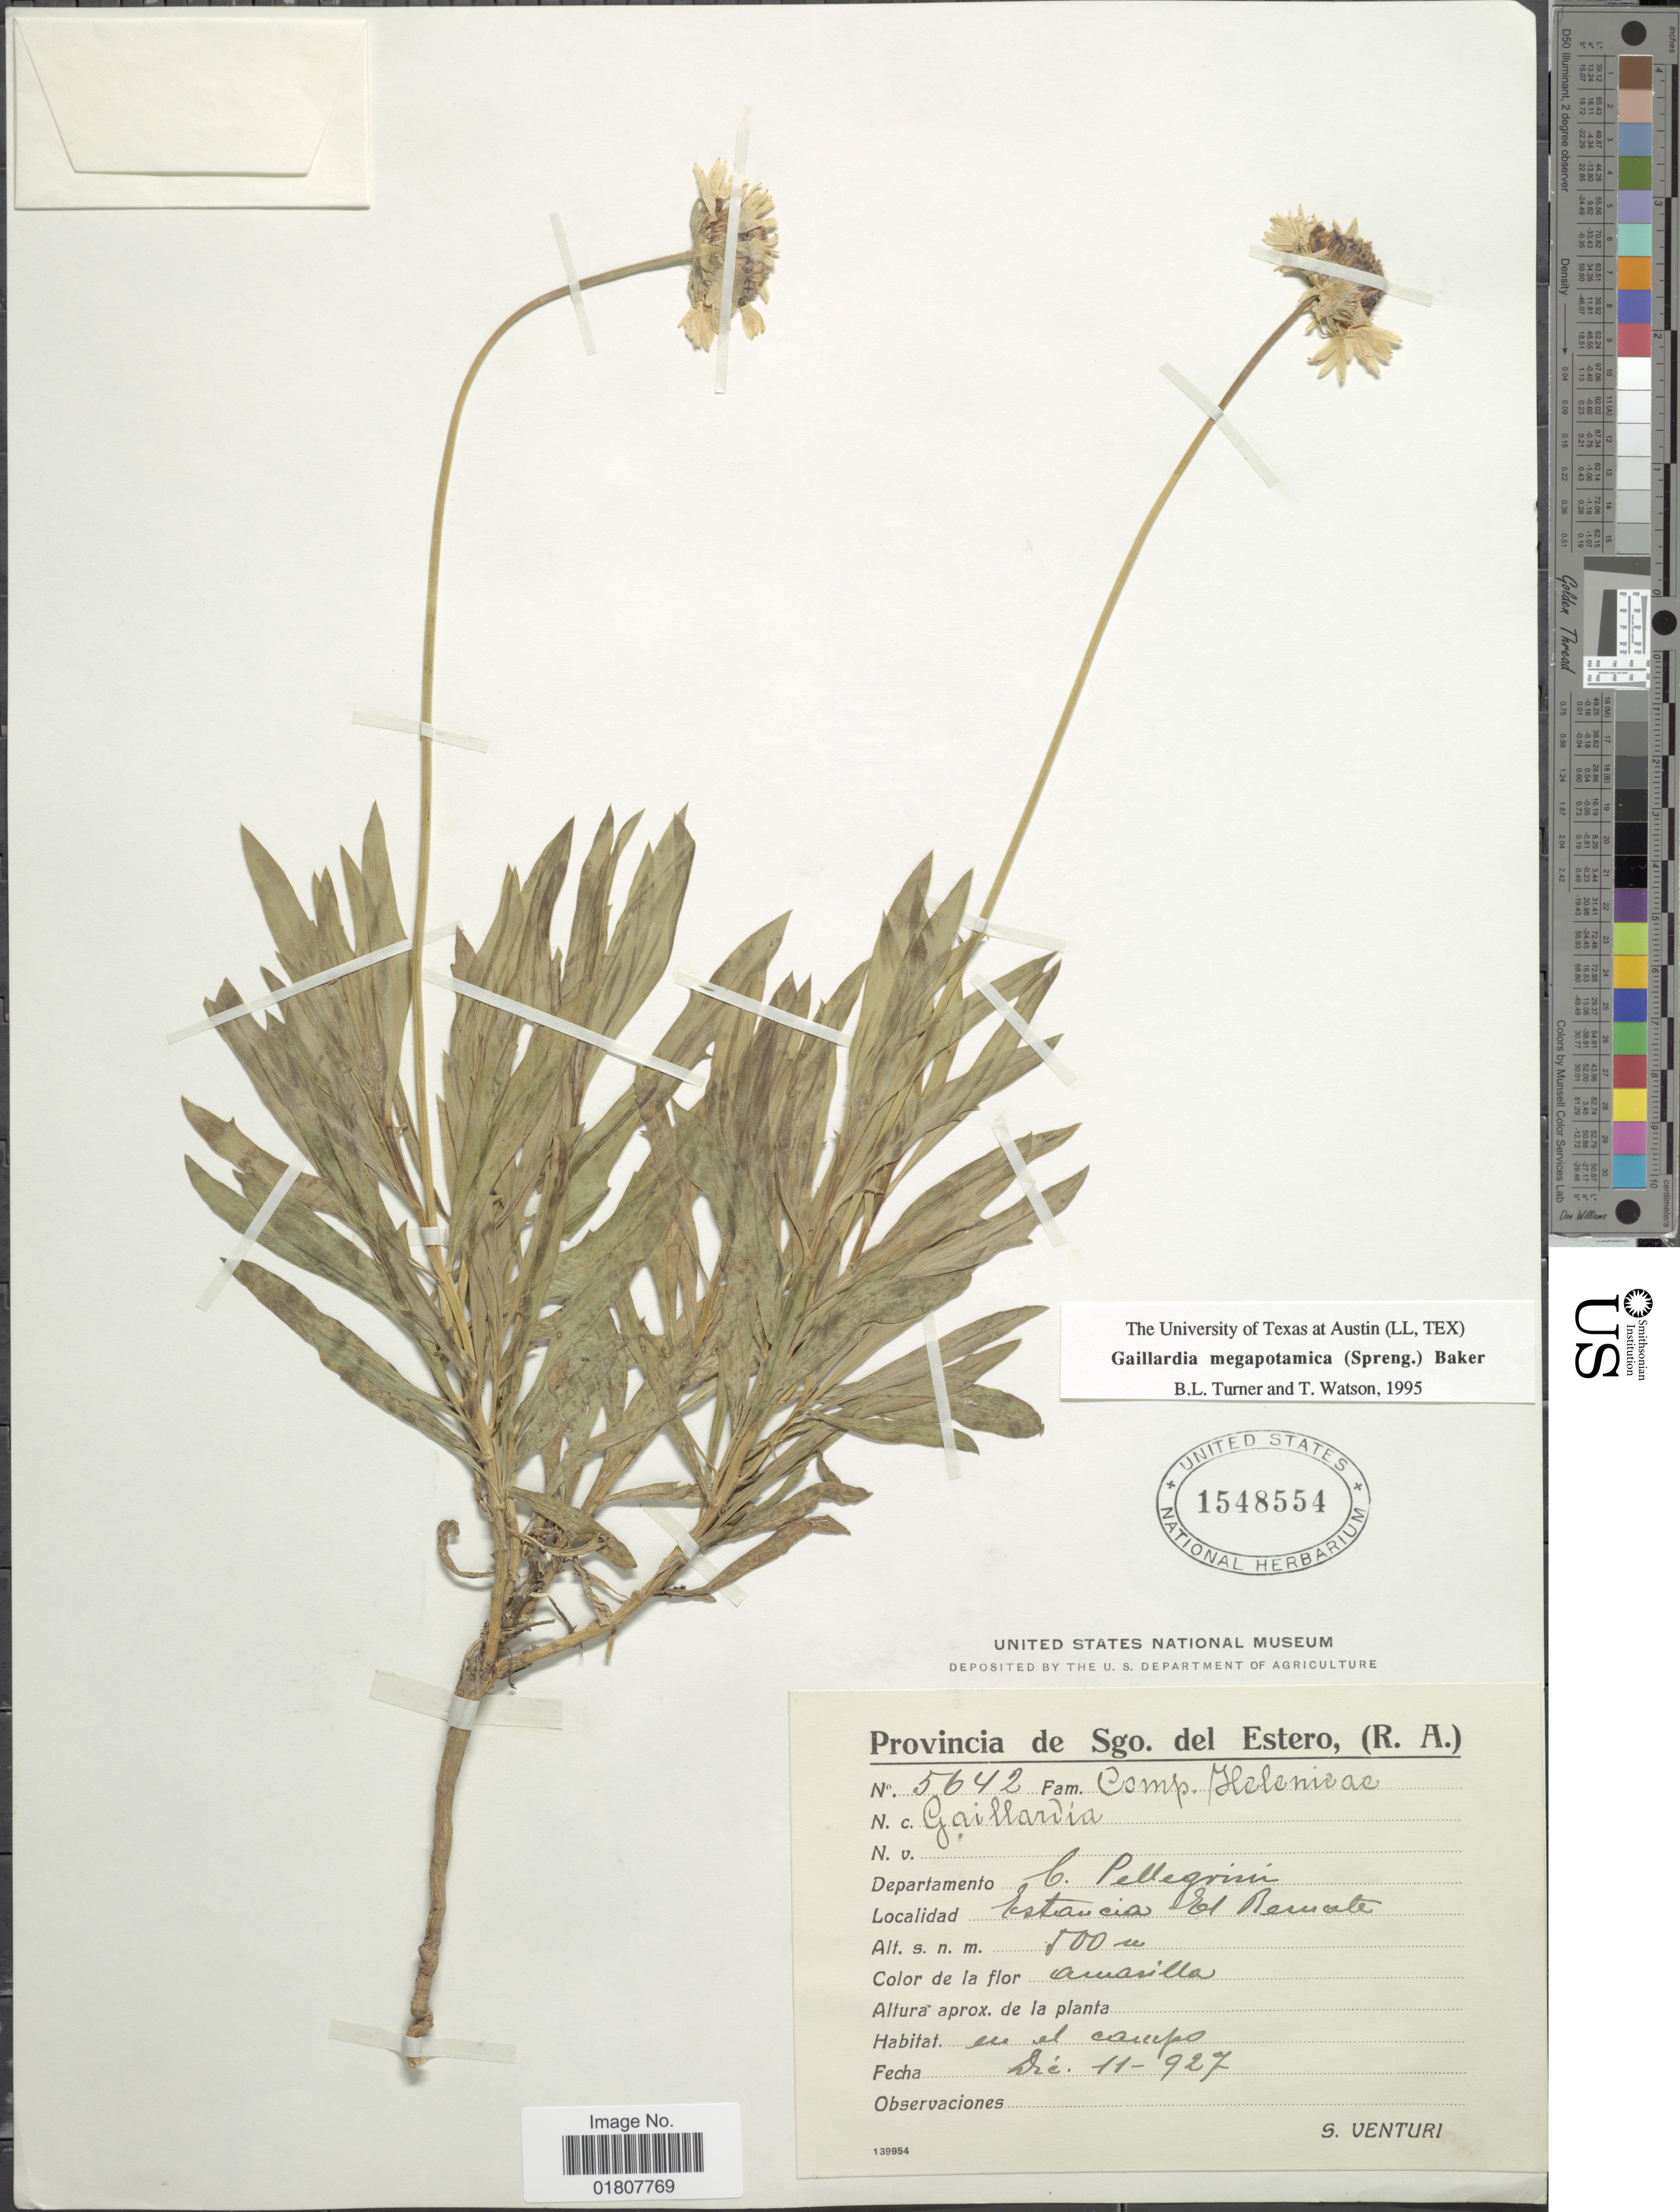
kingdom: Plantae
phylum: Tracheophyta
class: Magnoliopsida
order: Asterales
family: Asteraceae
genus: Gaillardia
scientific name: Gaillardia megapotamica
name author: (Spreng.) Baker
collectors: S. Venturi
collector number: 5642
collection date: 1927-12-11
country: Argentina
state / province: Santiago del Estero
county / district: Pellegrini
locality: Estancia El Remate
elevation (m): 500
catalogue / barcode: US 1548554